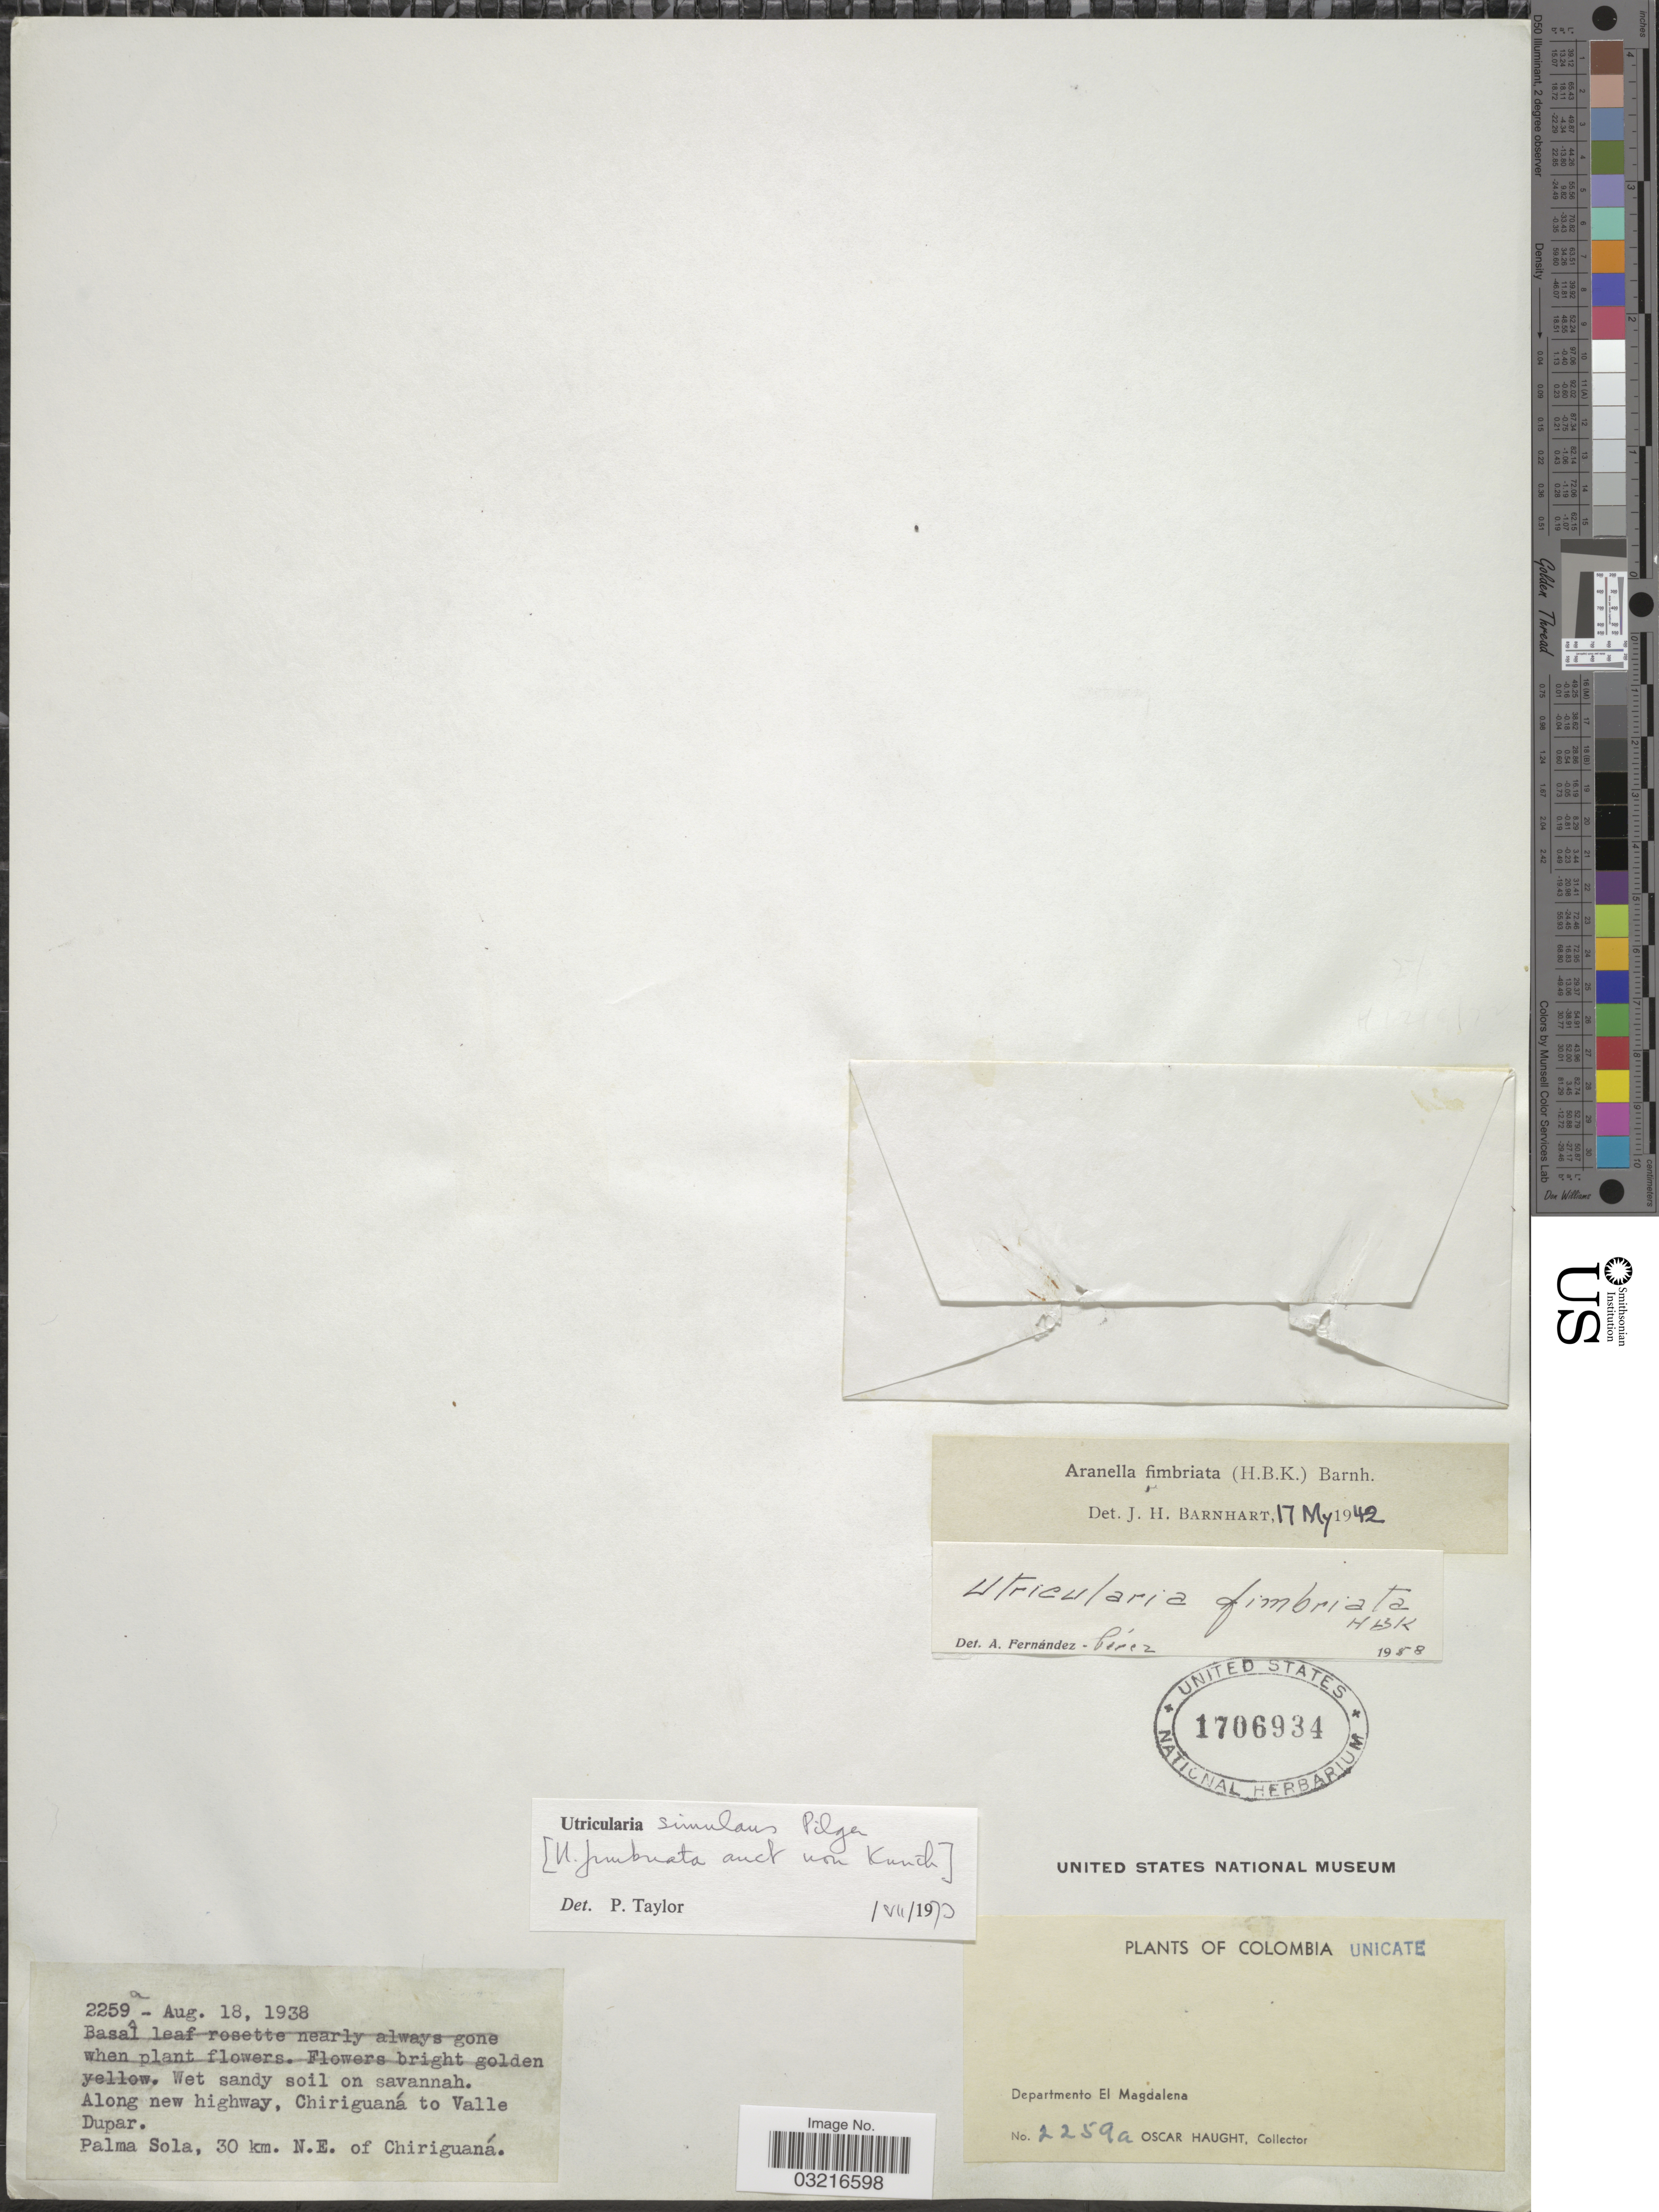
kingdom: Plantae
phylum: Tracheophyta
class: Magnoliopsida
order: Lamiales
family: Lentibulariaceae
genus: Utricularia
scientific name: Utricularia simulans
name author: Pilg.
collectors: O. Haught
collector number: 2259a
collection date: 1938-08-18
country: Colombia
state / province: Magdalena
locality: Departamento El Magdalena, Along new highway, Chiriguána to Valle Dupar. Palma Sola, 30 km. N.E. of Chiriguána.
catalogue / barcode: US 1706934